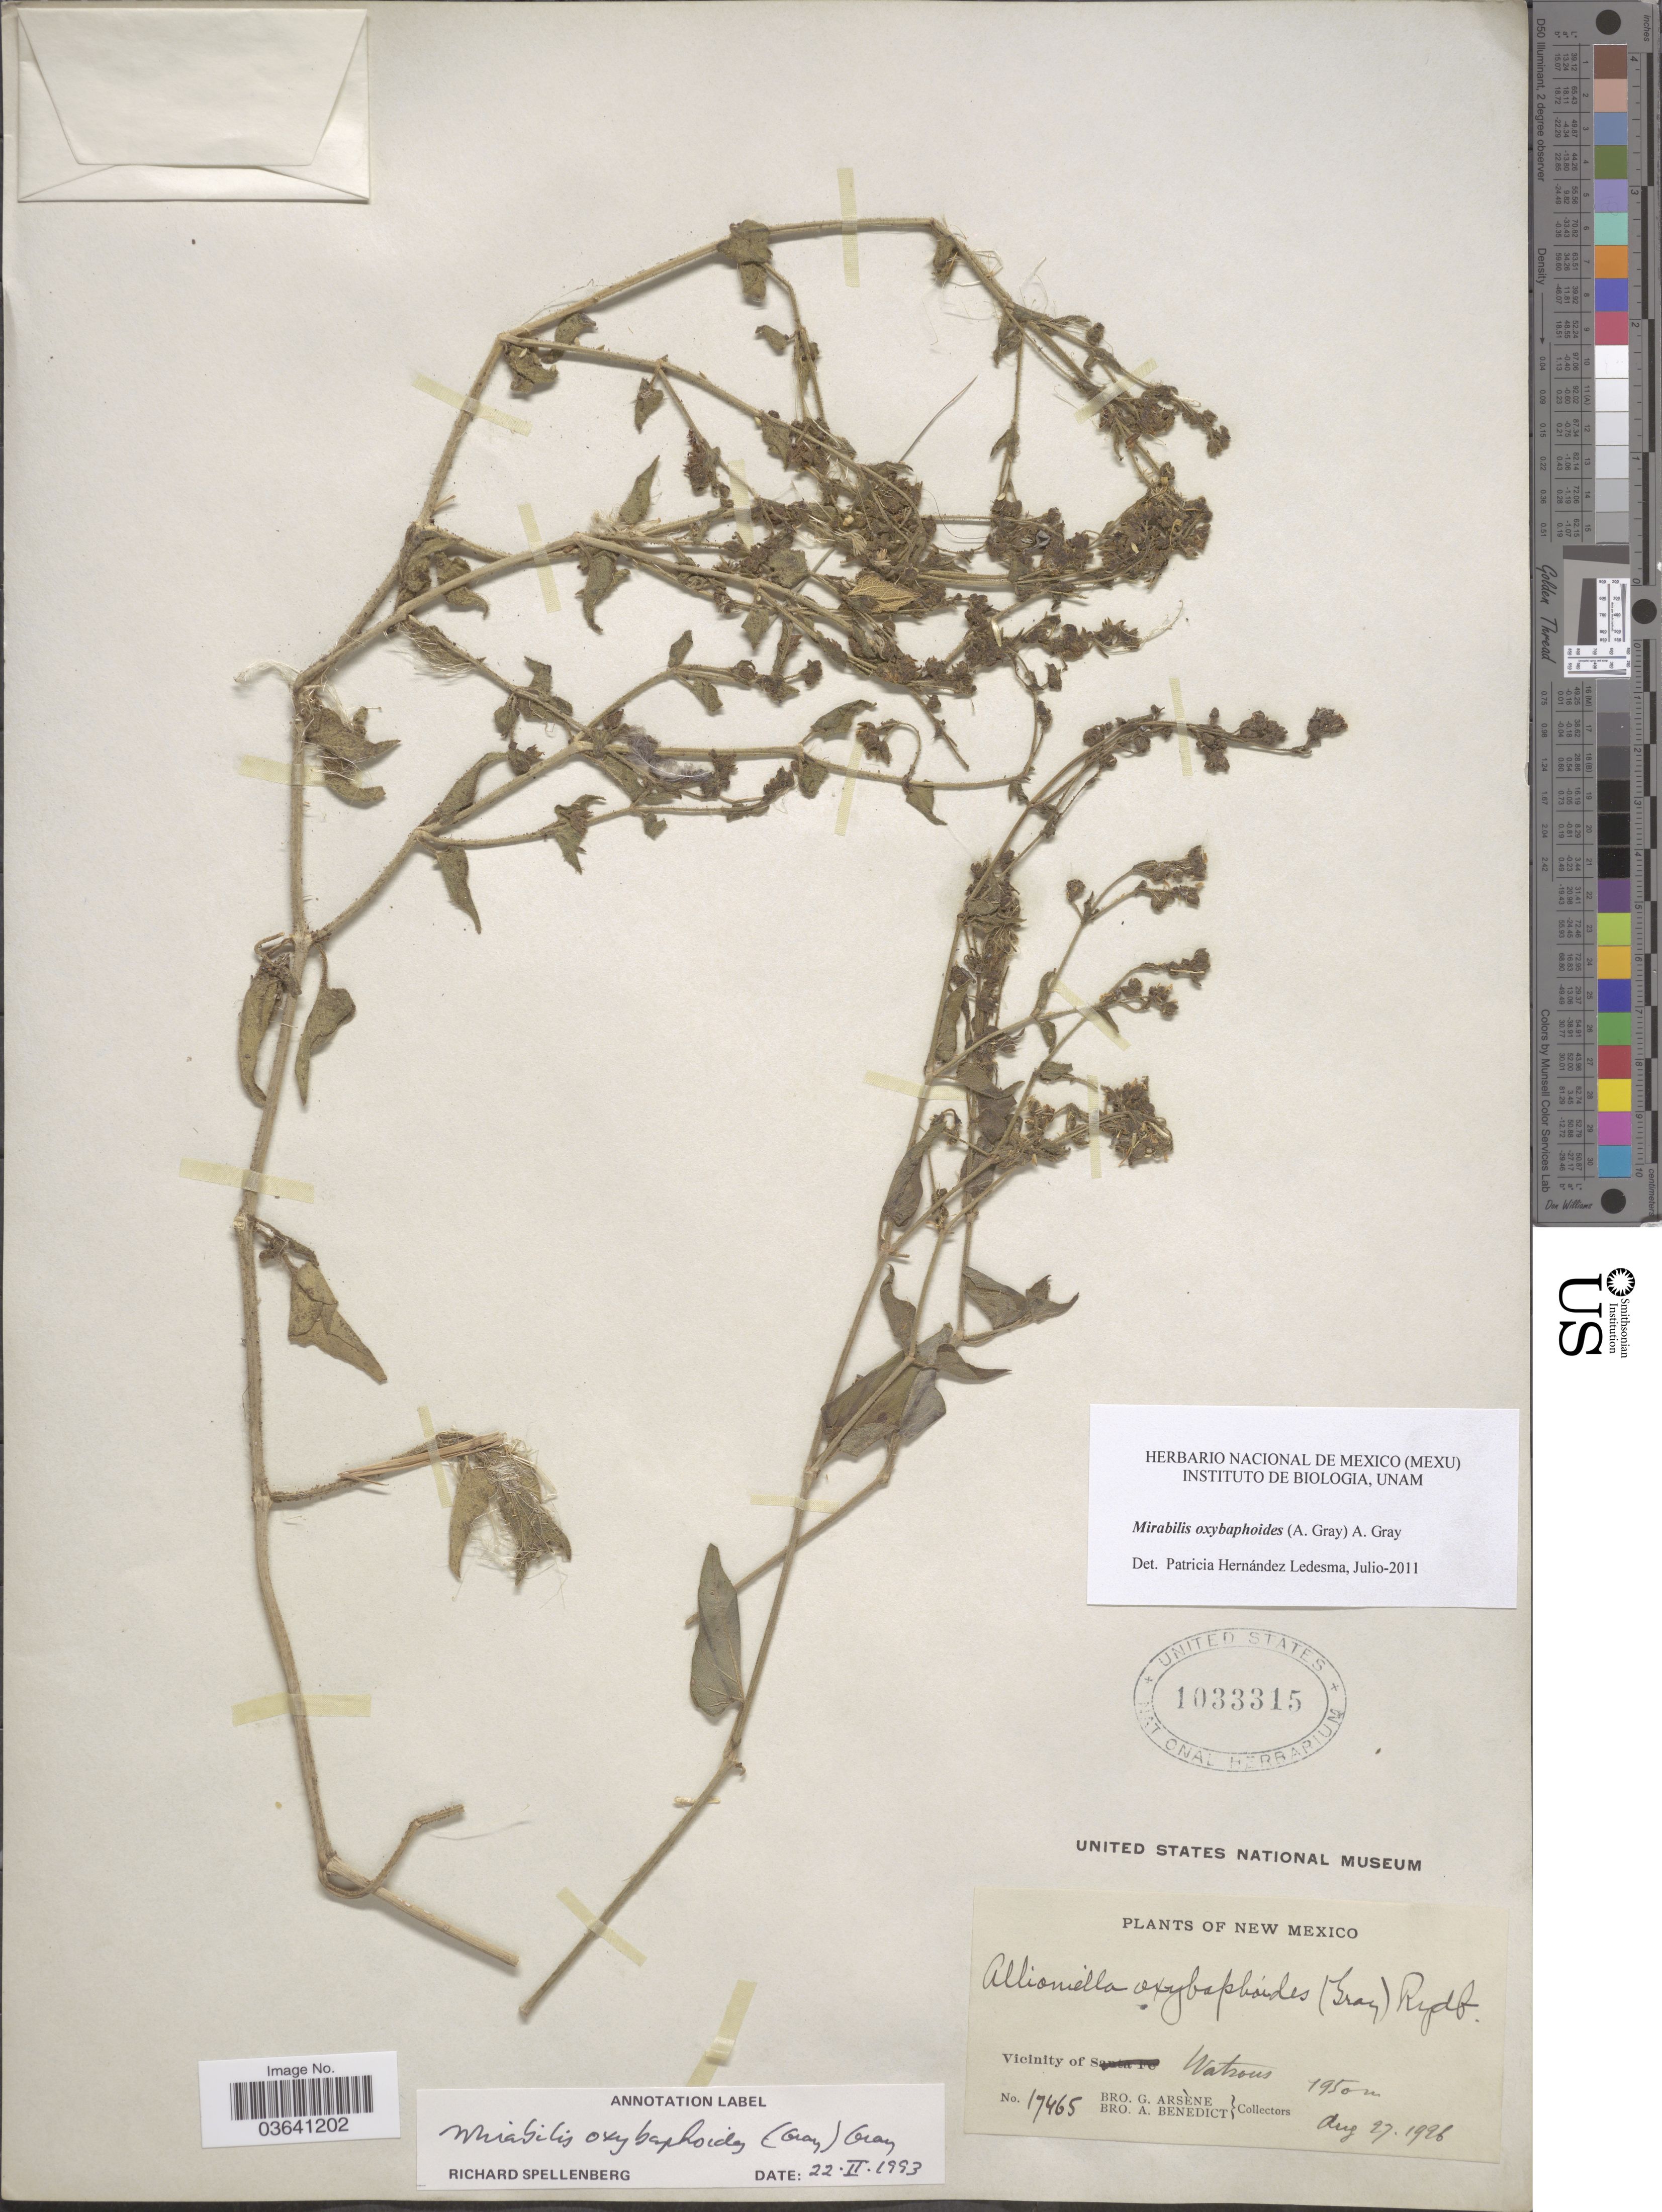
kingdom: Plantae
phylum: Tracheophyta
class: Magnoliopsida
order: Caryophyllales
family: Nyctaginaceae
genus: Mirabilis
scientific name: Mirabilis oxybaphoides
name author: (A. Gray) A. Gray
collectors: Bro. G. Arsène & Bro. A. Benedict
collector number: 17465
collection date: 1926-08-27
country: United States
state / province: New Mexico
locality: Vicinity of Watrous.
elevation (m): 1950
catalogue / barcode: US 1033315